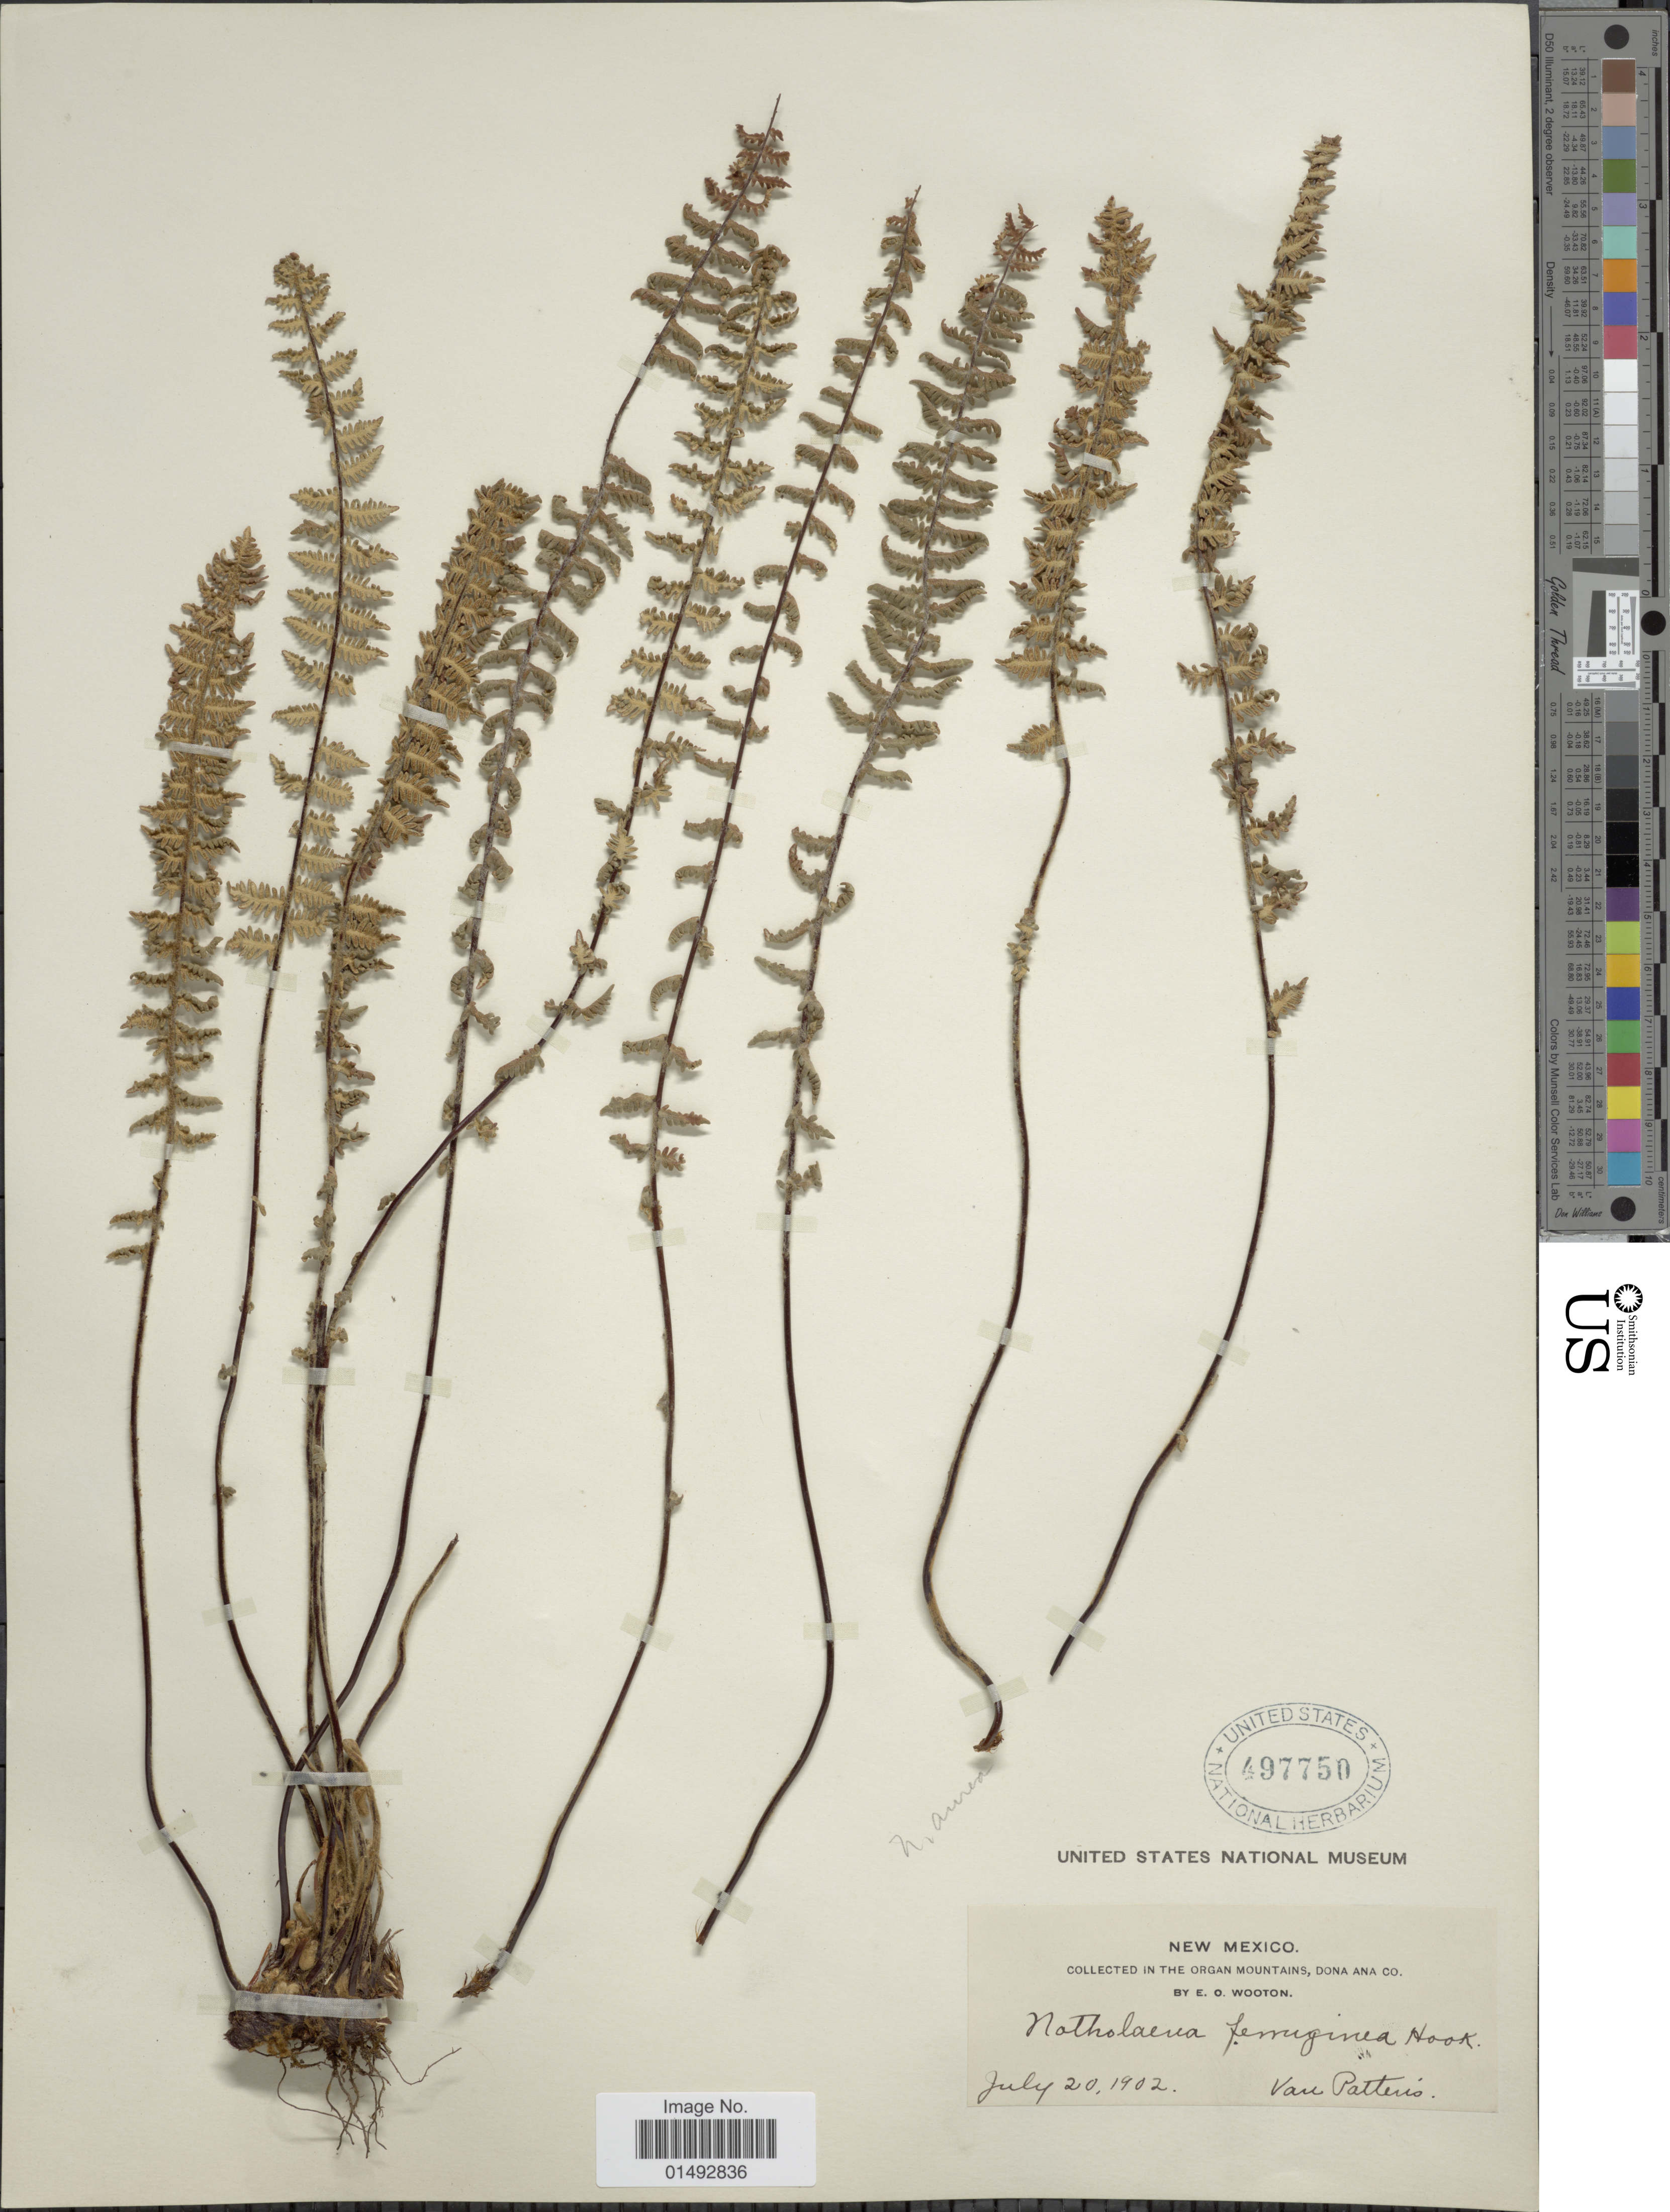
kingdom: Plantae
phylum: Tracheophyta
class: Polypodiopsida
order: Polypodiales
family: Pteridaceae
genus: Myriopteris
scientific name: Myriopteris aurea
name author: (Poir.) Grusz & Windham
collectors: E. O. Wooton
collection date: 1902-07-20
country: United States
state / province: New Mexico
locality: In Organ mountains, Dona Ana Co, Van Patten's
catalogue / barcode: US 497750